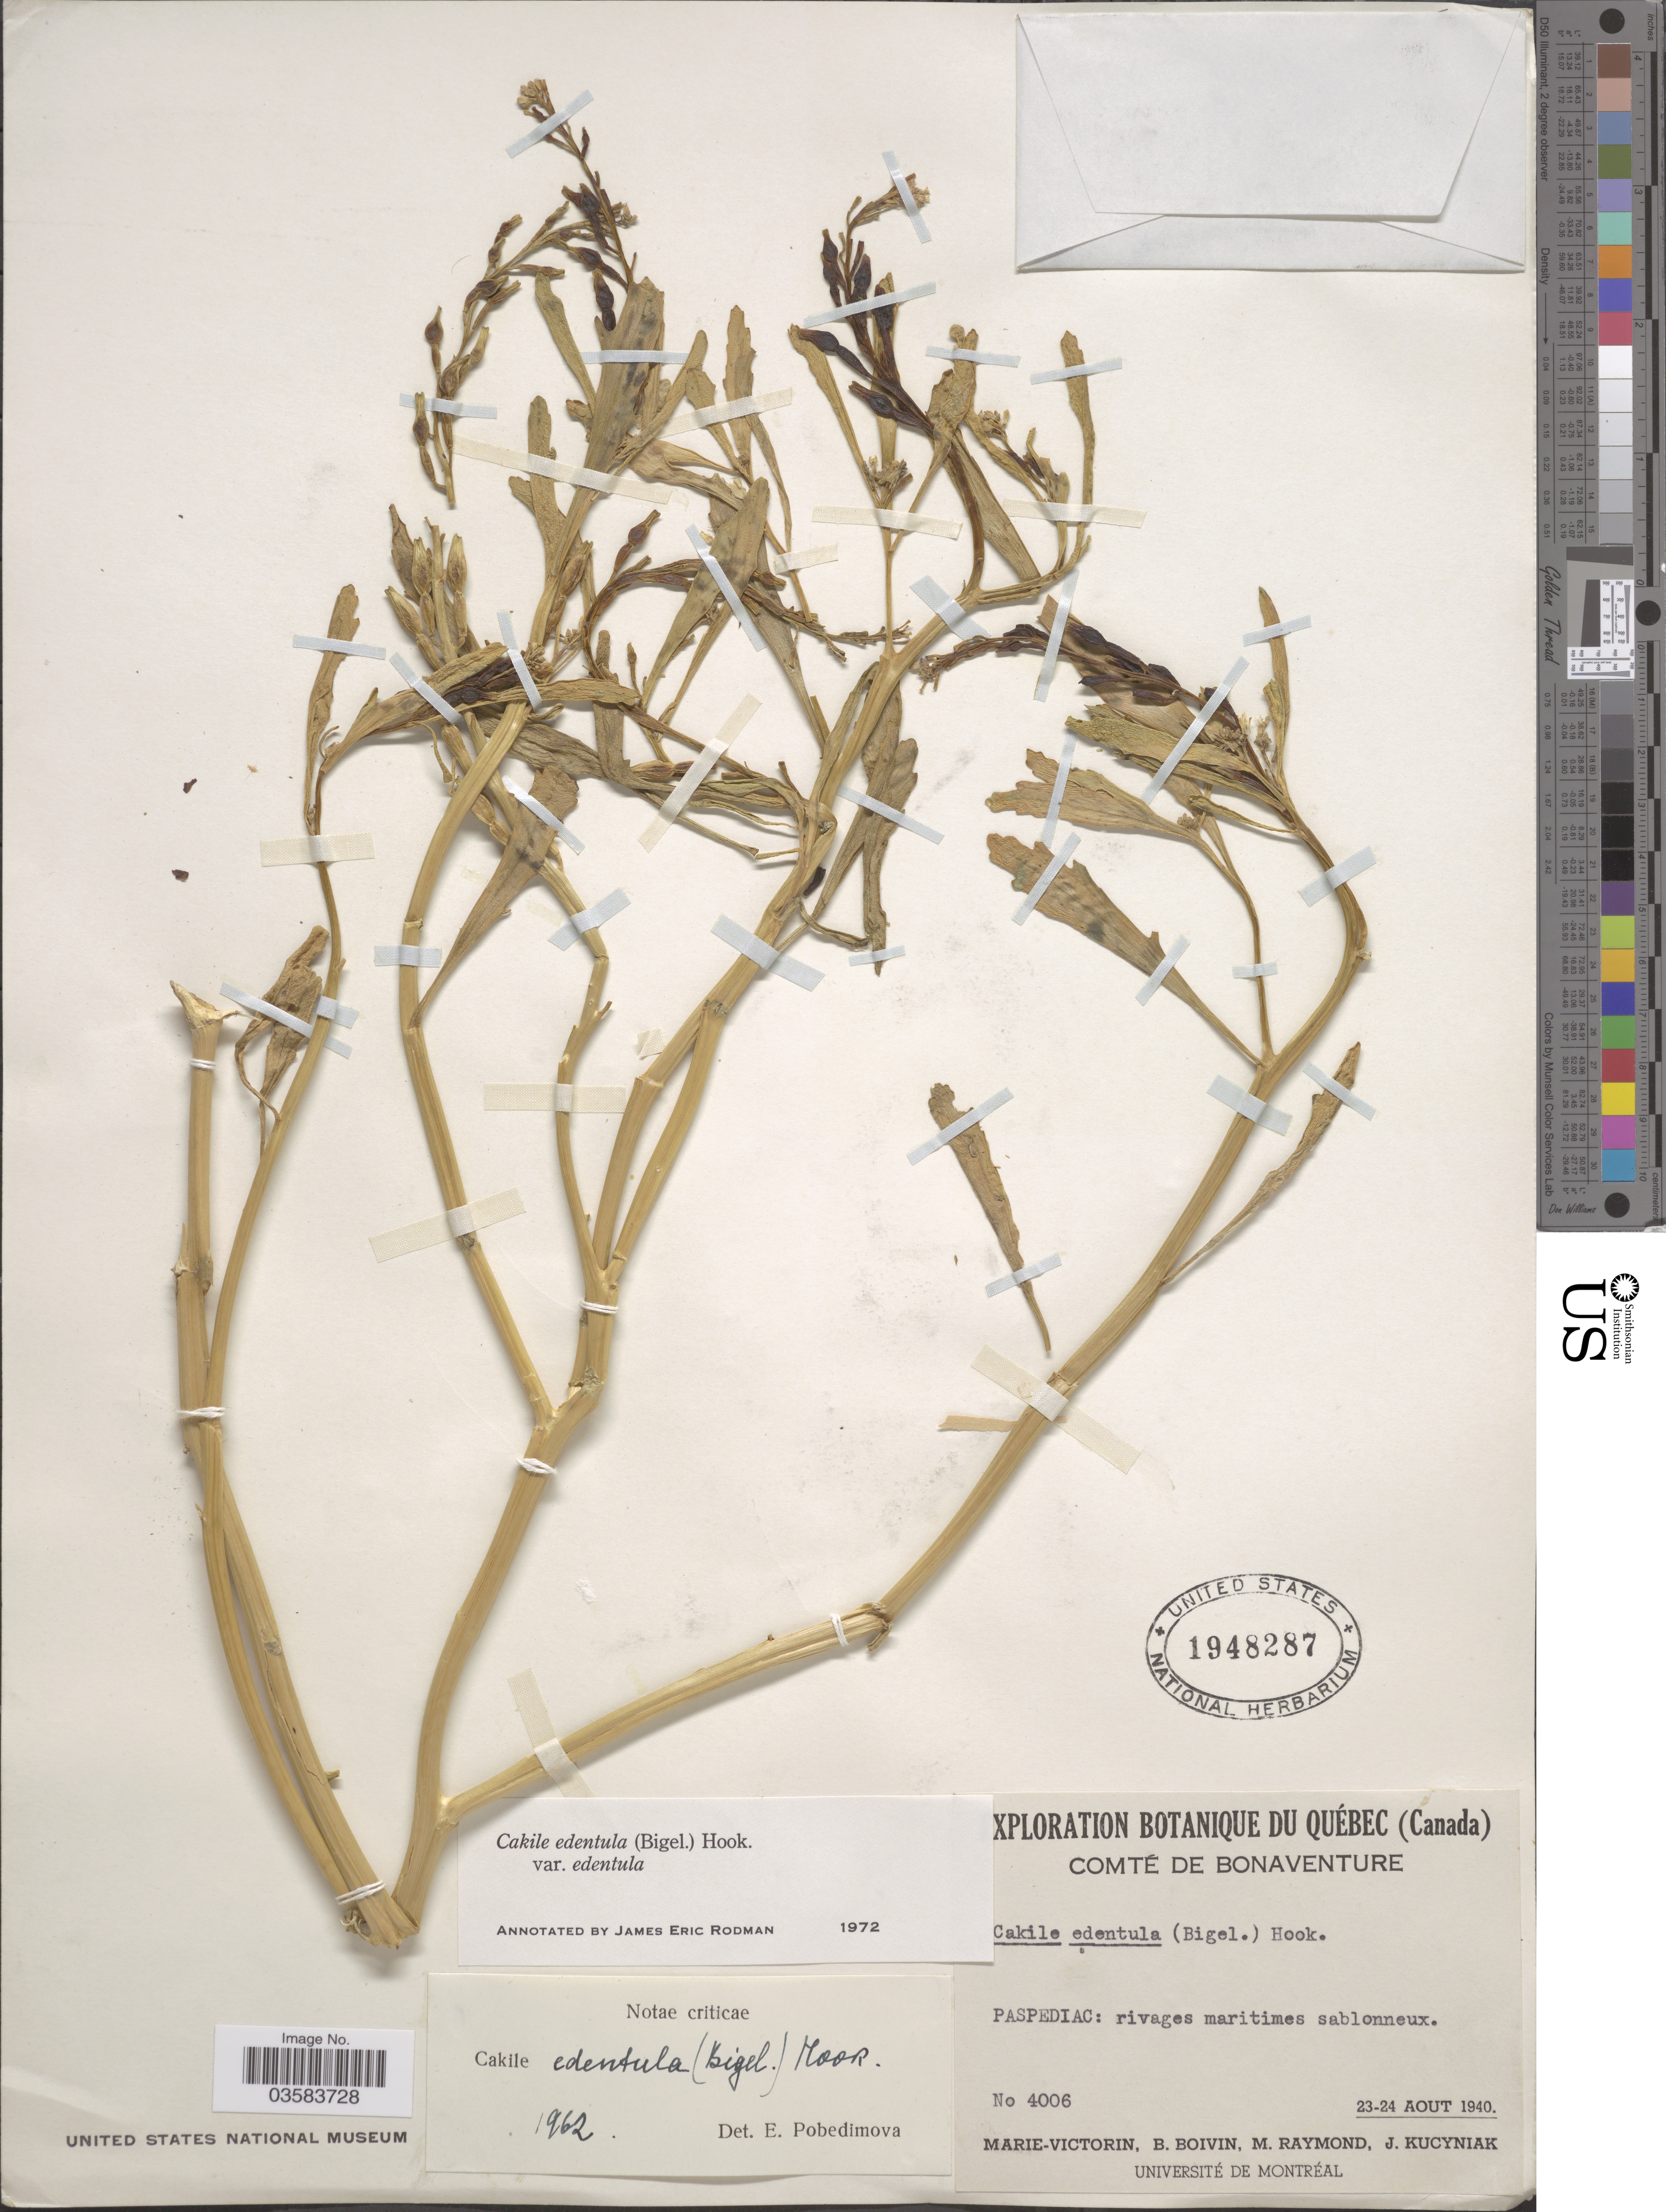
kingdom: Plantae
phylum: Tracheophyta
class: Magnoliopsida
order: Brassicales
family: Brassicaceae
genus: Cakile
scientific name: Cakile edentula var. edentula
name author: (Bigelow) Hook.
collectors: -. Marie-Victorin, J. R. B. Boivin, M. Raymond & J. Kucyniak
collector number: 4006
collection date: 1940-08-23/1940-08-24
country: Canada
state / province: Quebec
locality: Comté de Bonaventure. Paspediac: rivages maritimes sablonneux.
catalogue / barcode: US 1948287